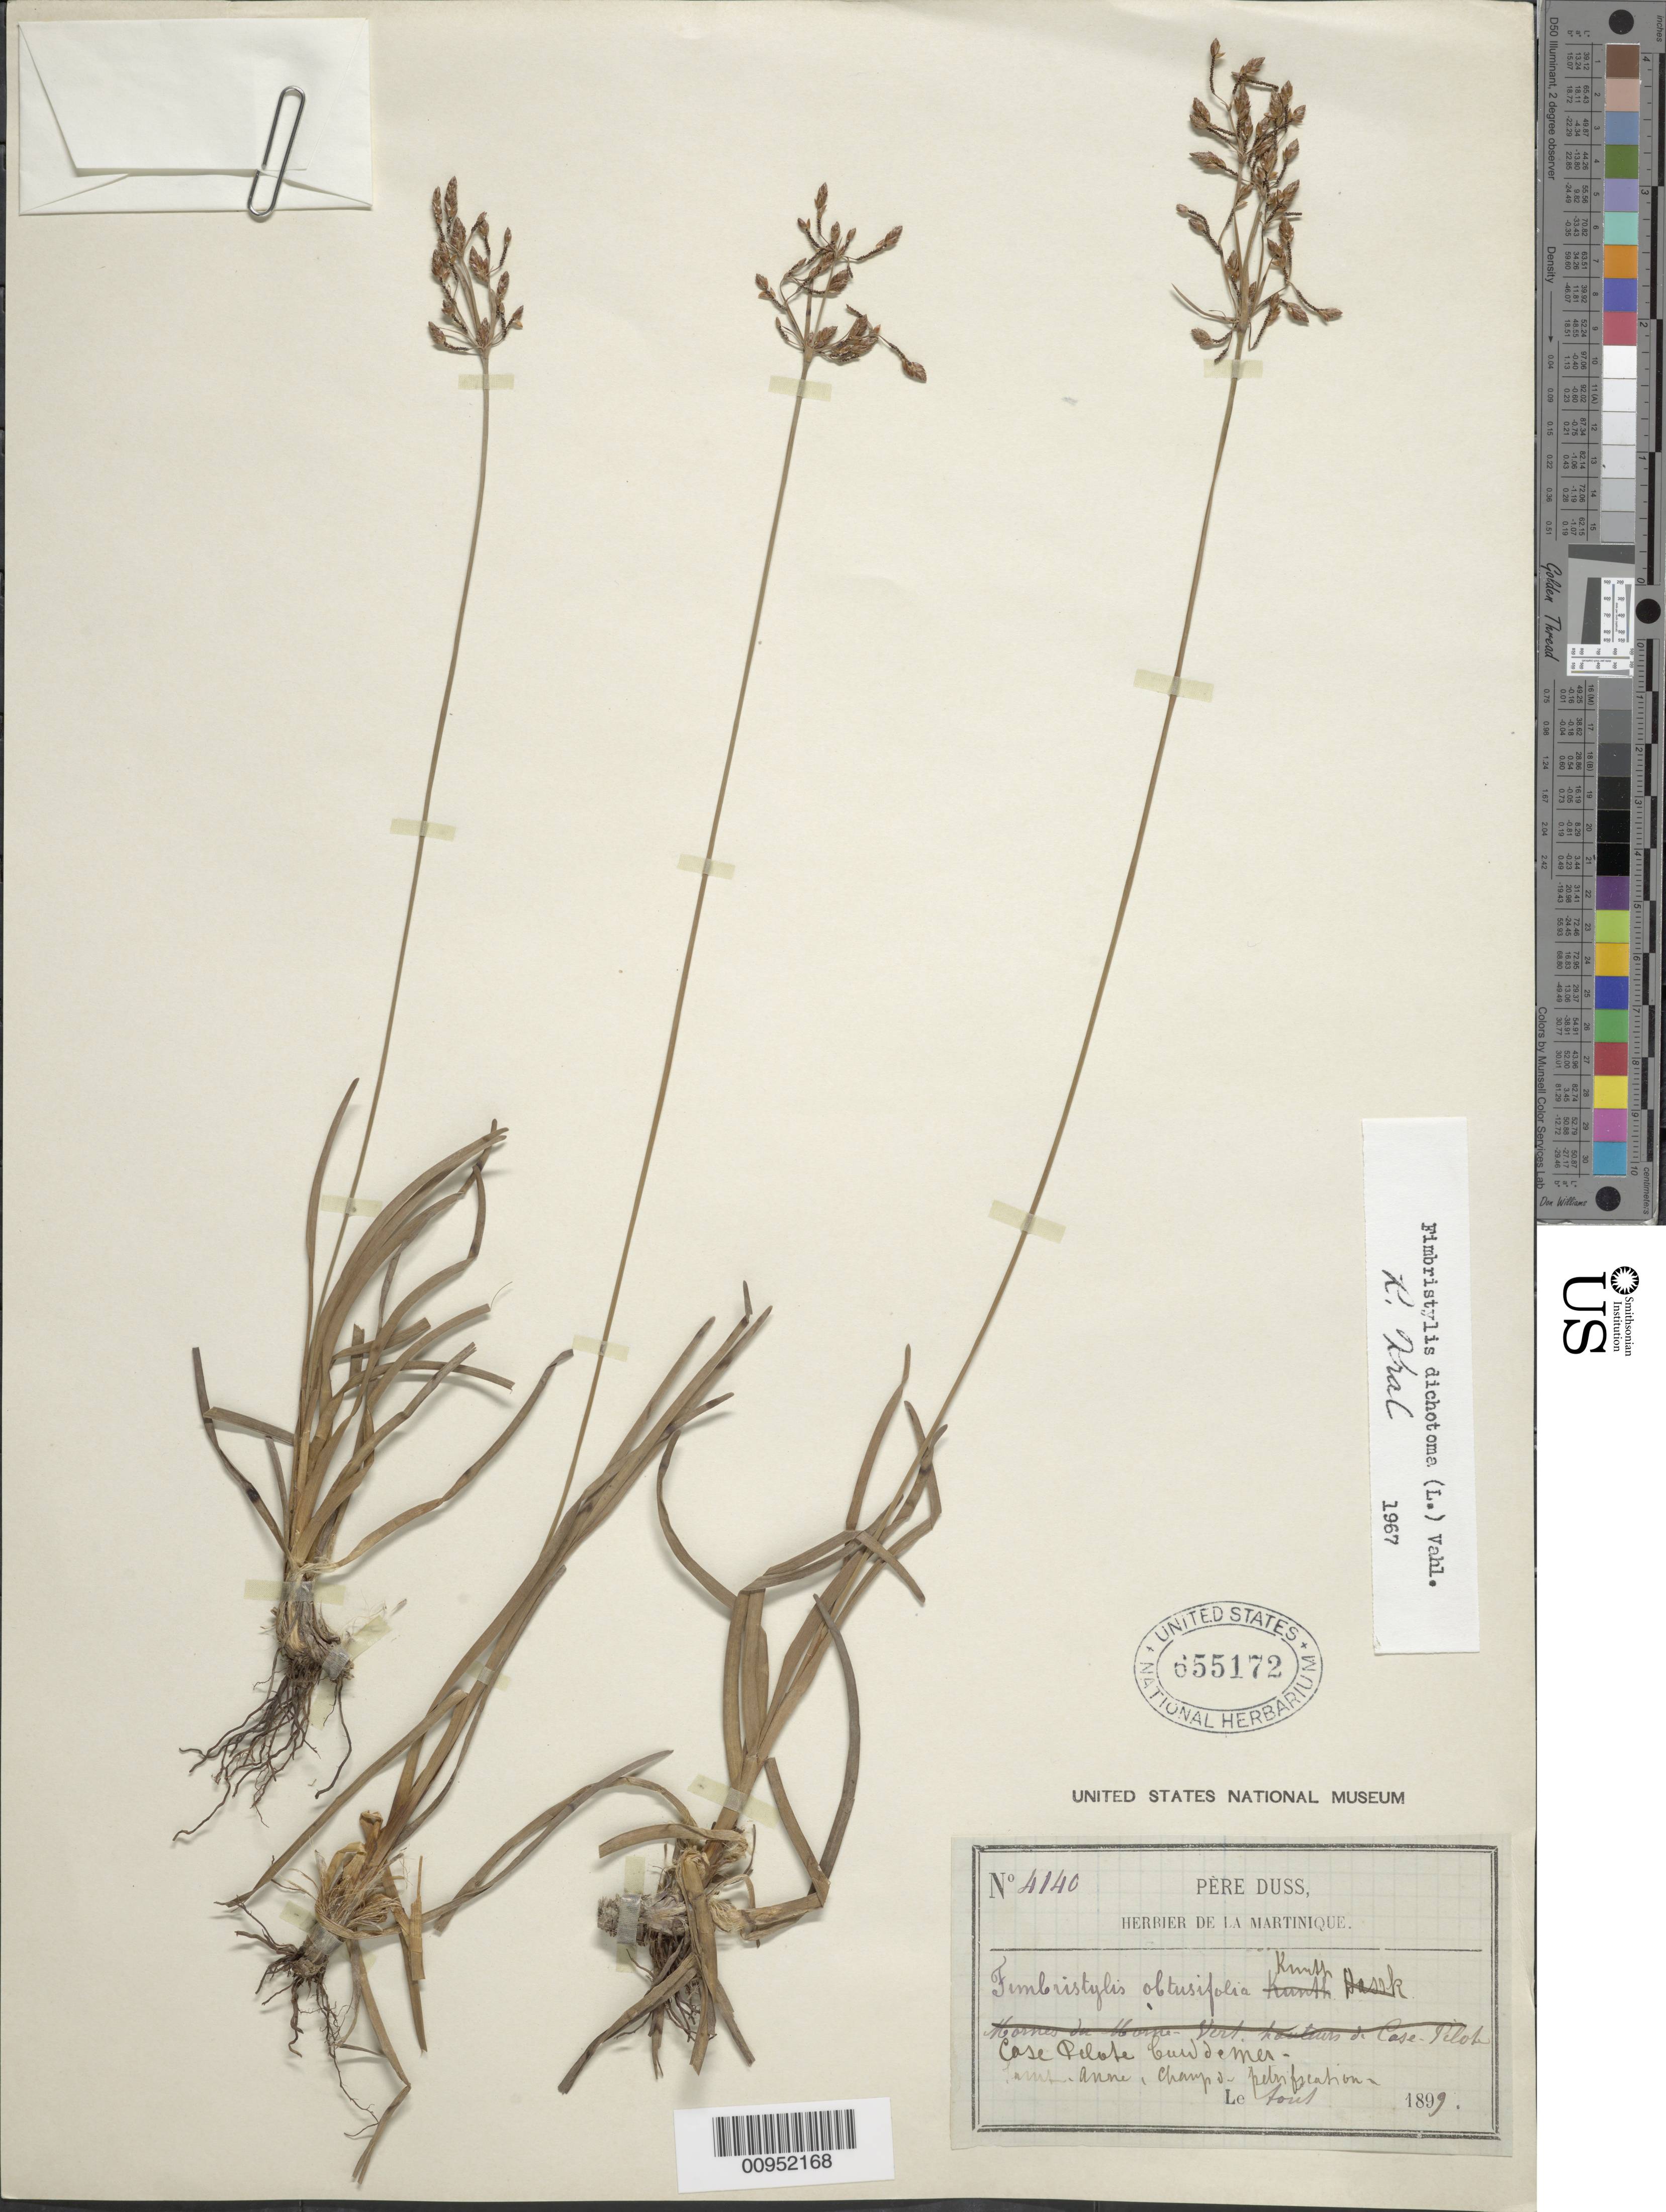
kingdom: Plantae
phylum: Tracheophyta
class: Liliopsida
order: Poales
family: Cyperaceae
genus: Fimbristylis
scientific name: Fimbristylis dichotoma subsp. dichotoma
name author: (L.) Vahl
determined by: Kral, Robert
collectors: Père Duss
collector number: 4140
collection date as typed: Aug 1899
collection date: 1899-08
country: Martinique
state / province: Le Marin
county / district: Sainte-Anne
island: Martinique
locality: Case Pilote, bord de mer, Champ de "…."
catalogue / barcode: US 655172